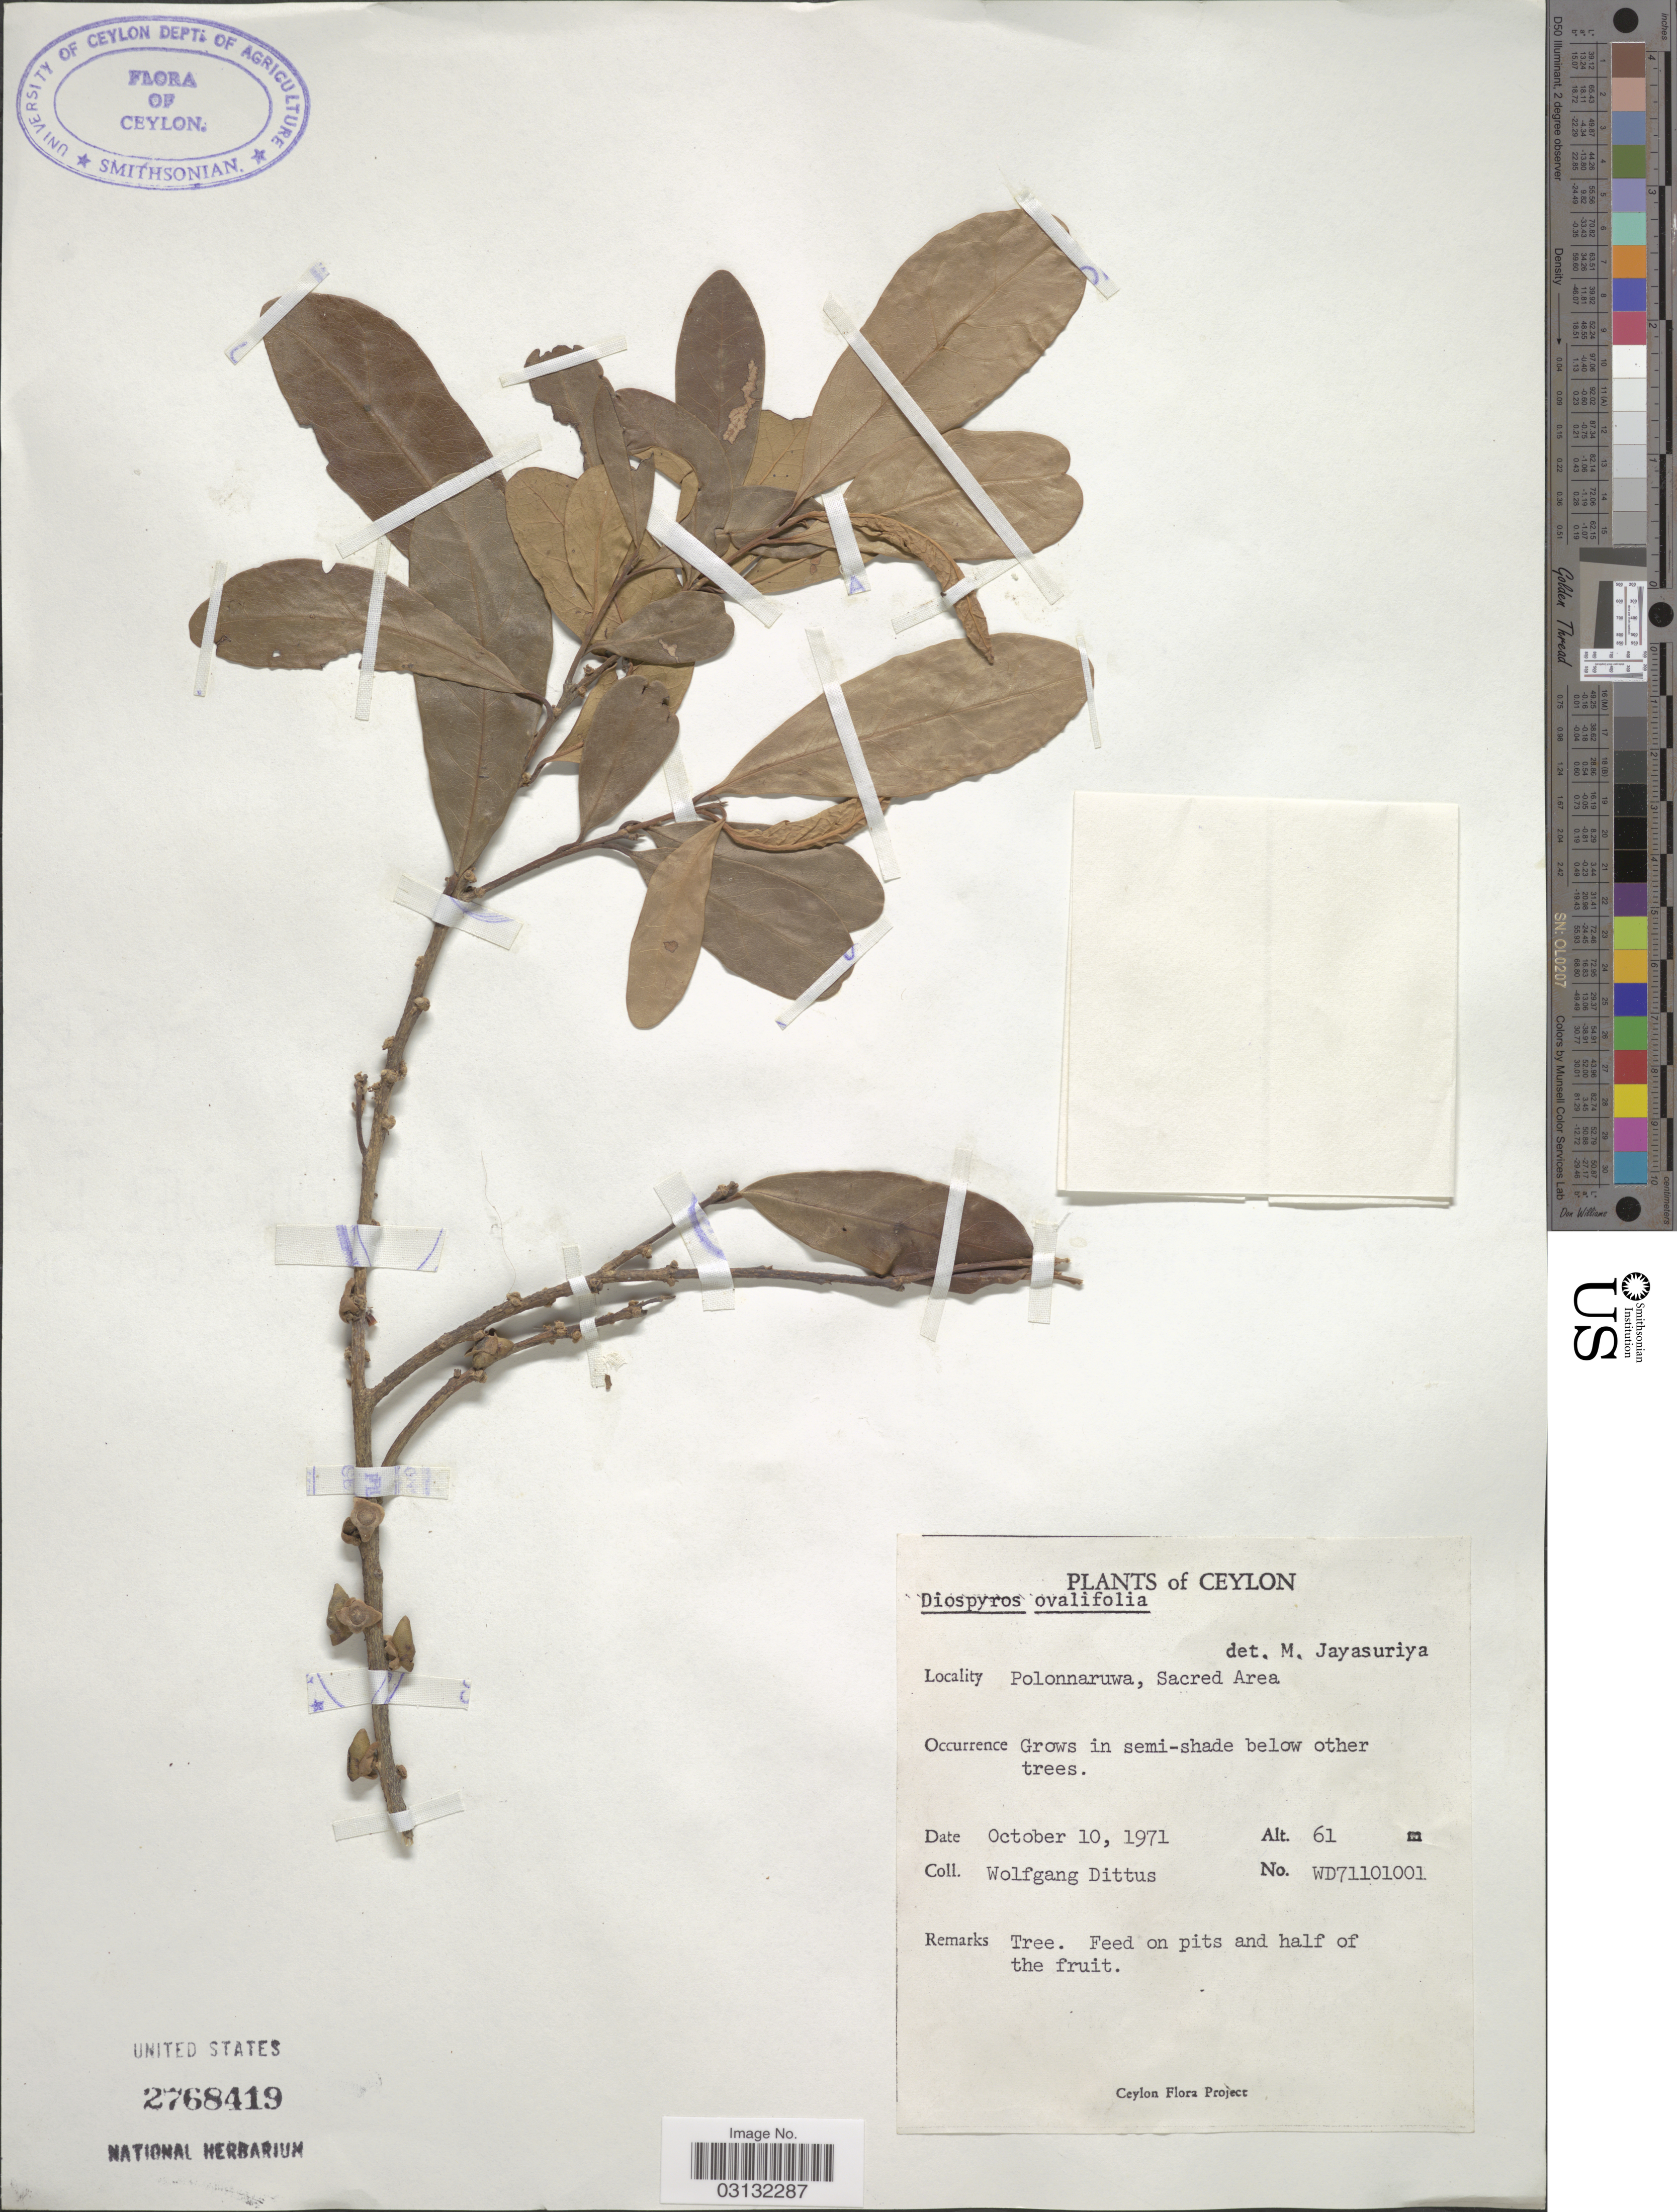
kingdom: Plantae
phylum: Tracheophyta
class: Magnoliopsida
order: Ericales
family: Ebenaceae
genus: Diospyros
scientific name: Diospyros ovalifolia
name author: Wight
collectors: W. Dittus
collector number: WD71101001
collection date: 1971-10-10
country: Sri Lanka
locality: Ceylon. Polonnaruwa, Sacred Area.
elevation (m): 61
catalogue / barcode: US 2768419